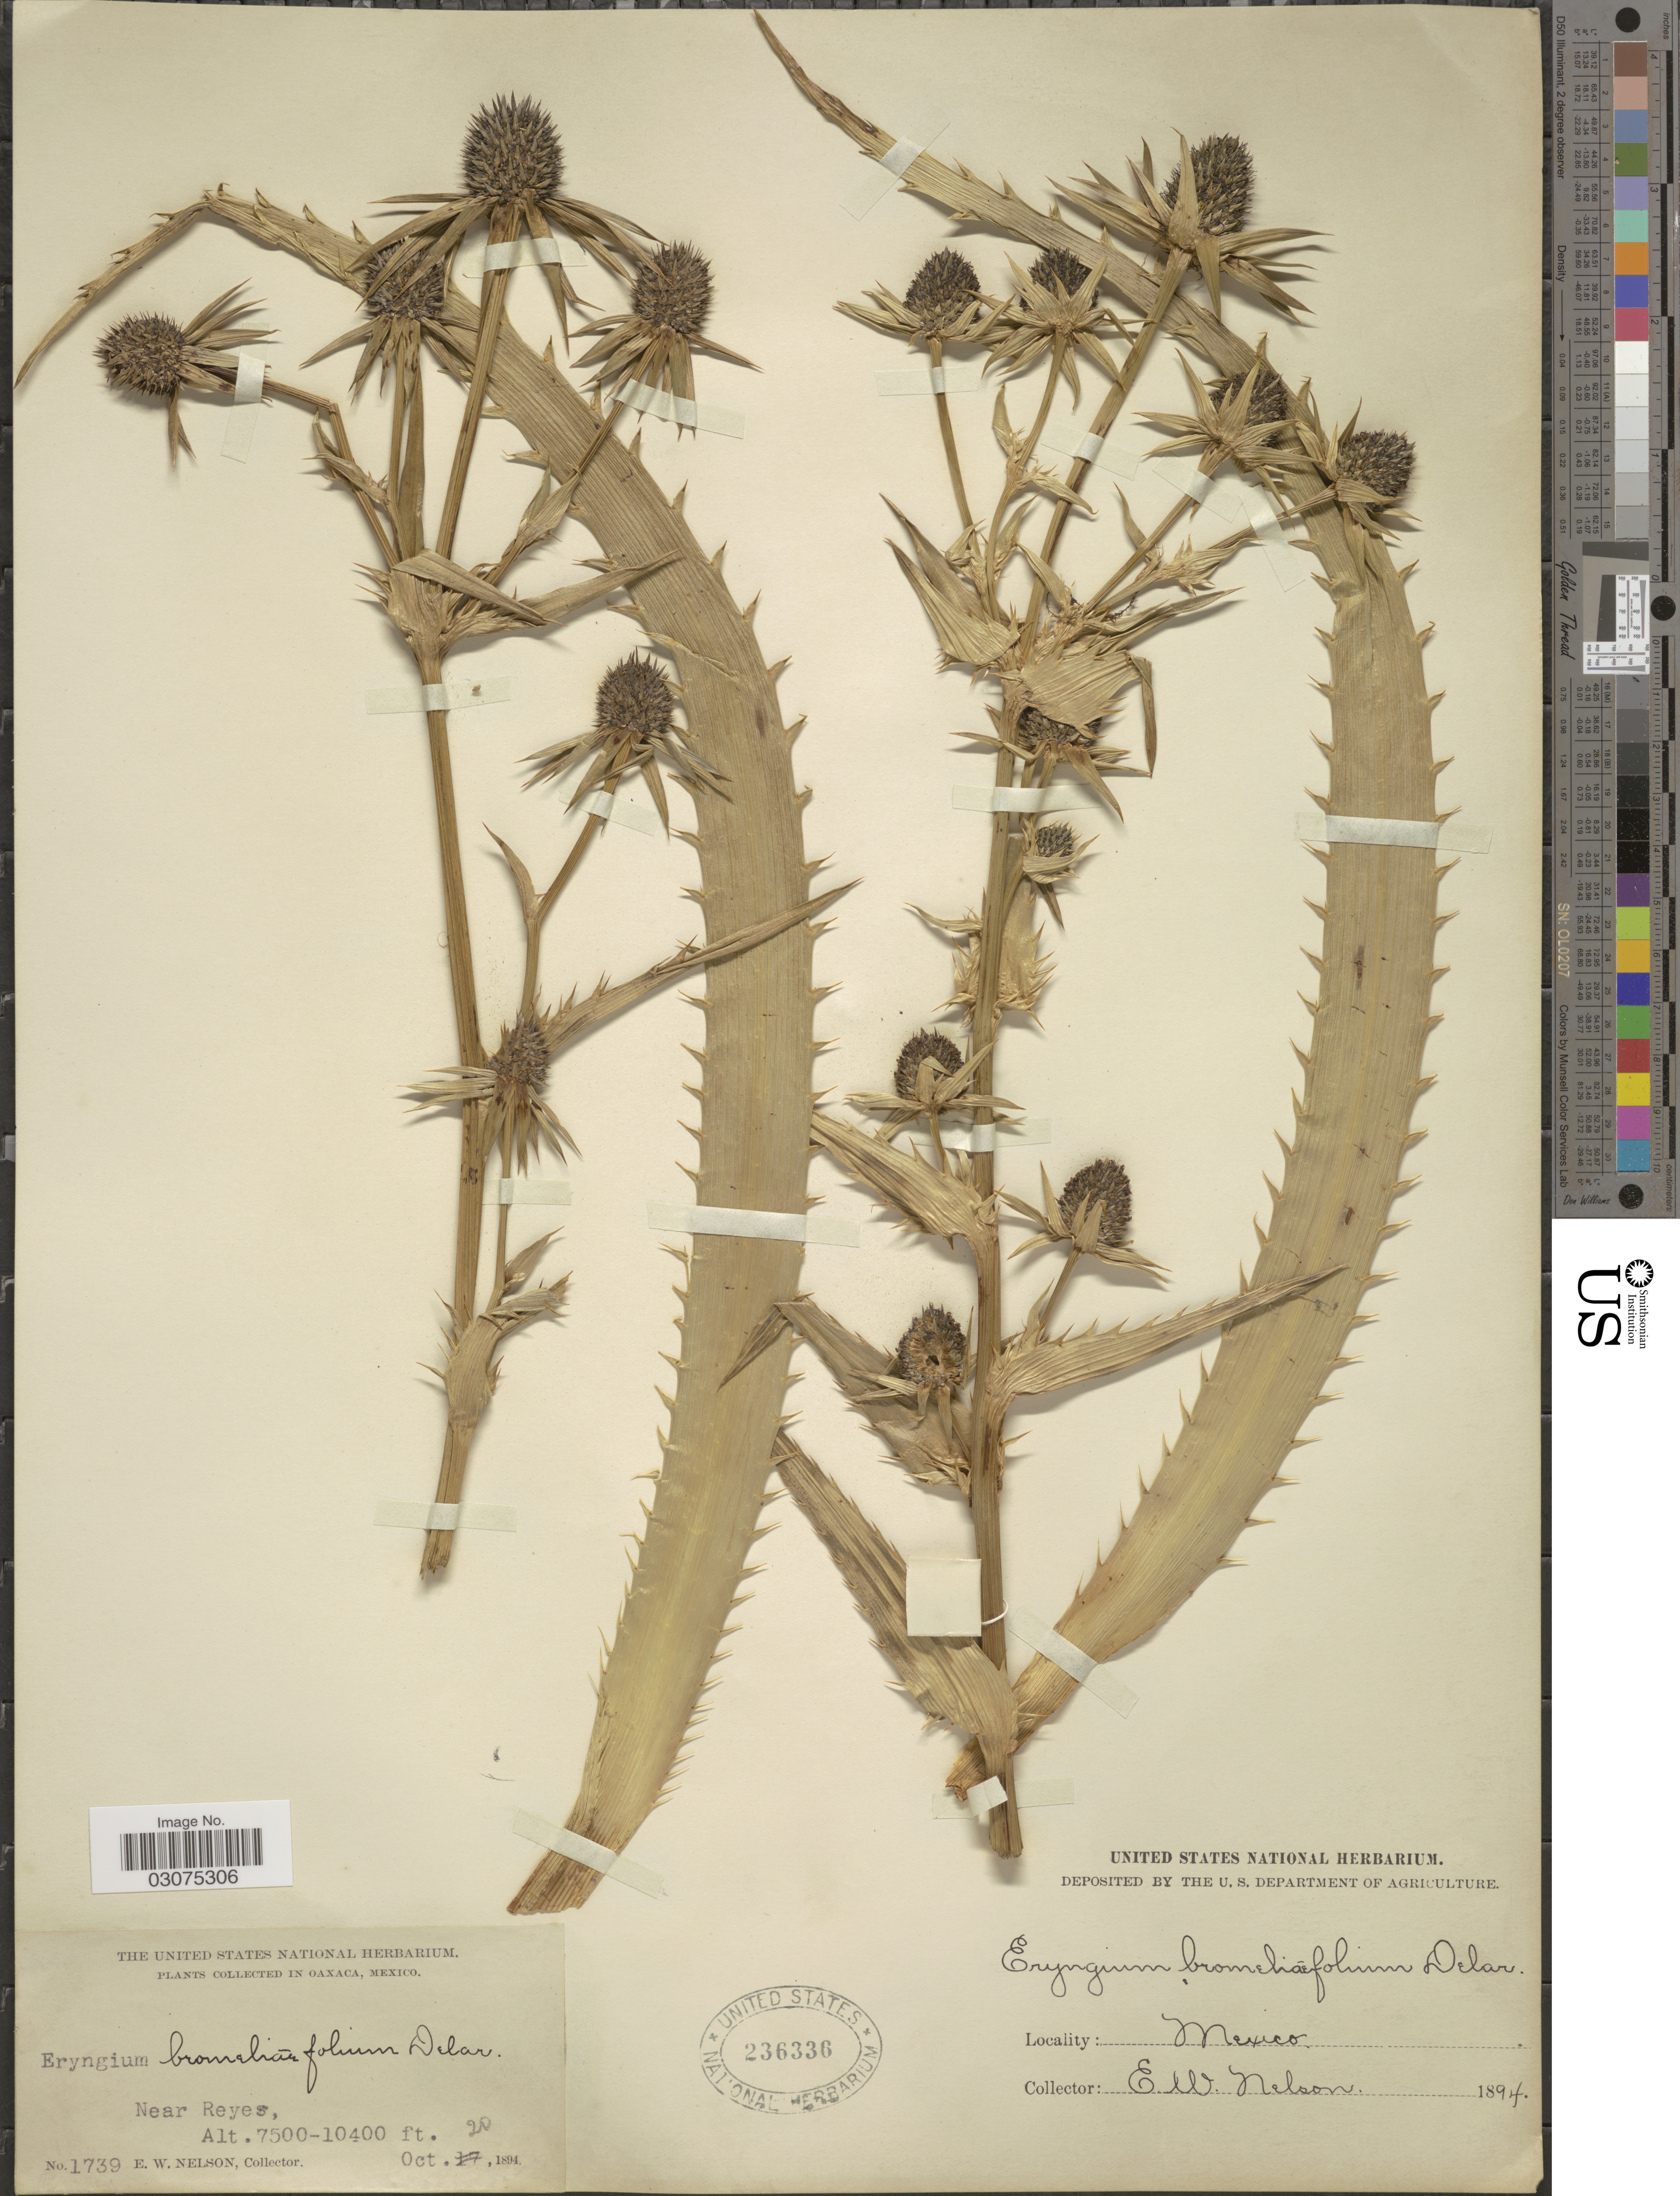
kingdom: Plantae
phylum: Tracheophyta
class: Magnoliopsida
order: Apiales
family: Apiaceae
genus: Eryngium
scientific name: Eryngium bromeliifolium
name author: F. Delaroche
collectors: E. W. Nelson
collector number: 1739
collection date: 1894-10-20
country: Mexico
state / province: Oaxaca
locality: Near Reyes.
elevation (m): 2286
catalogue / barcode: US 236336